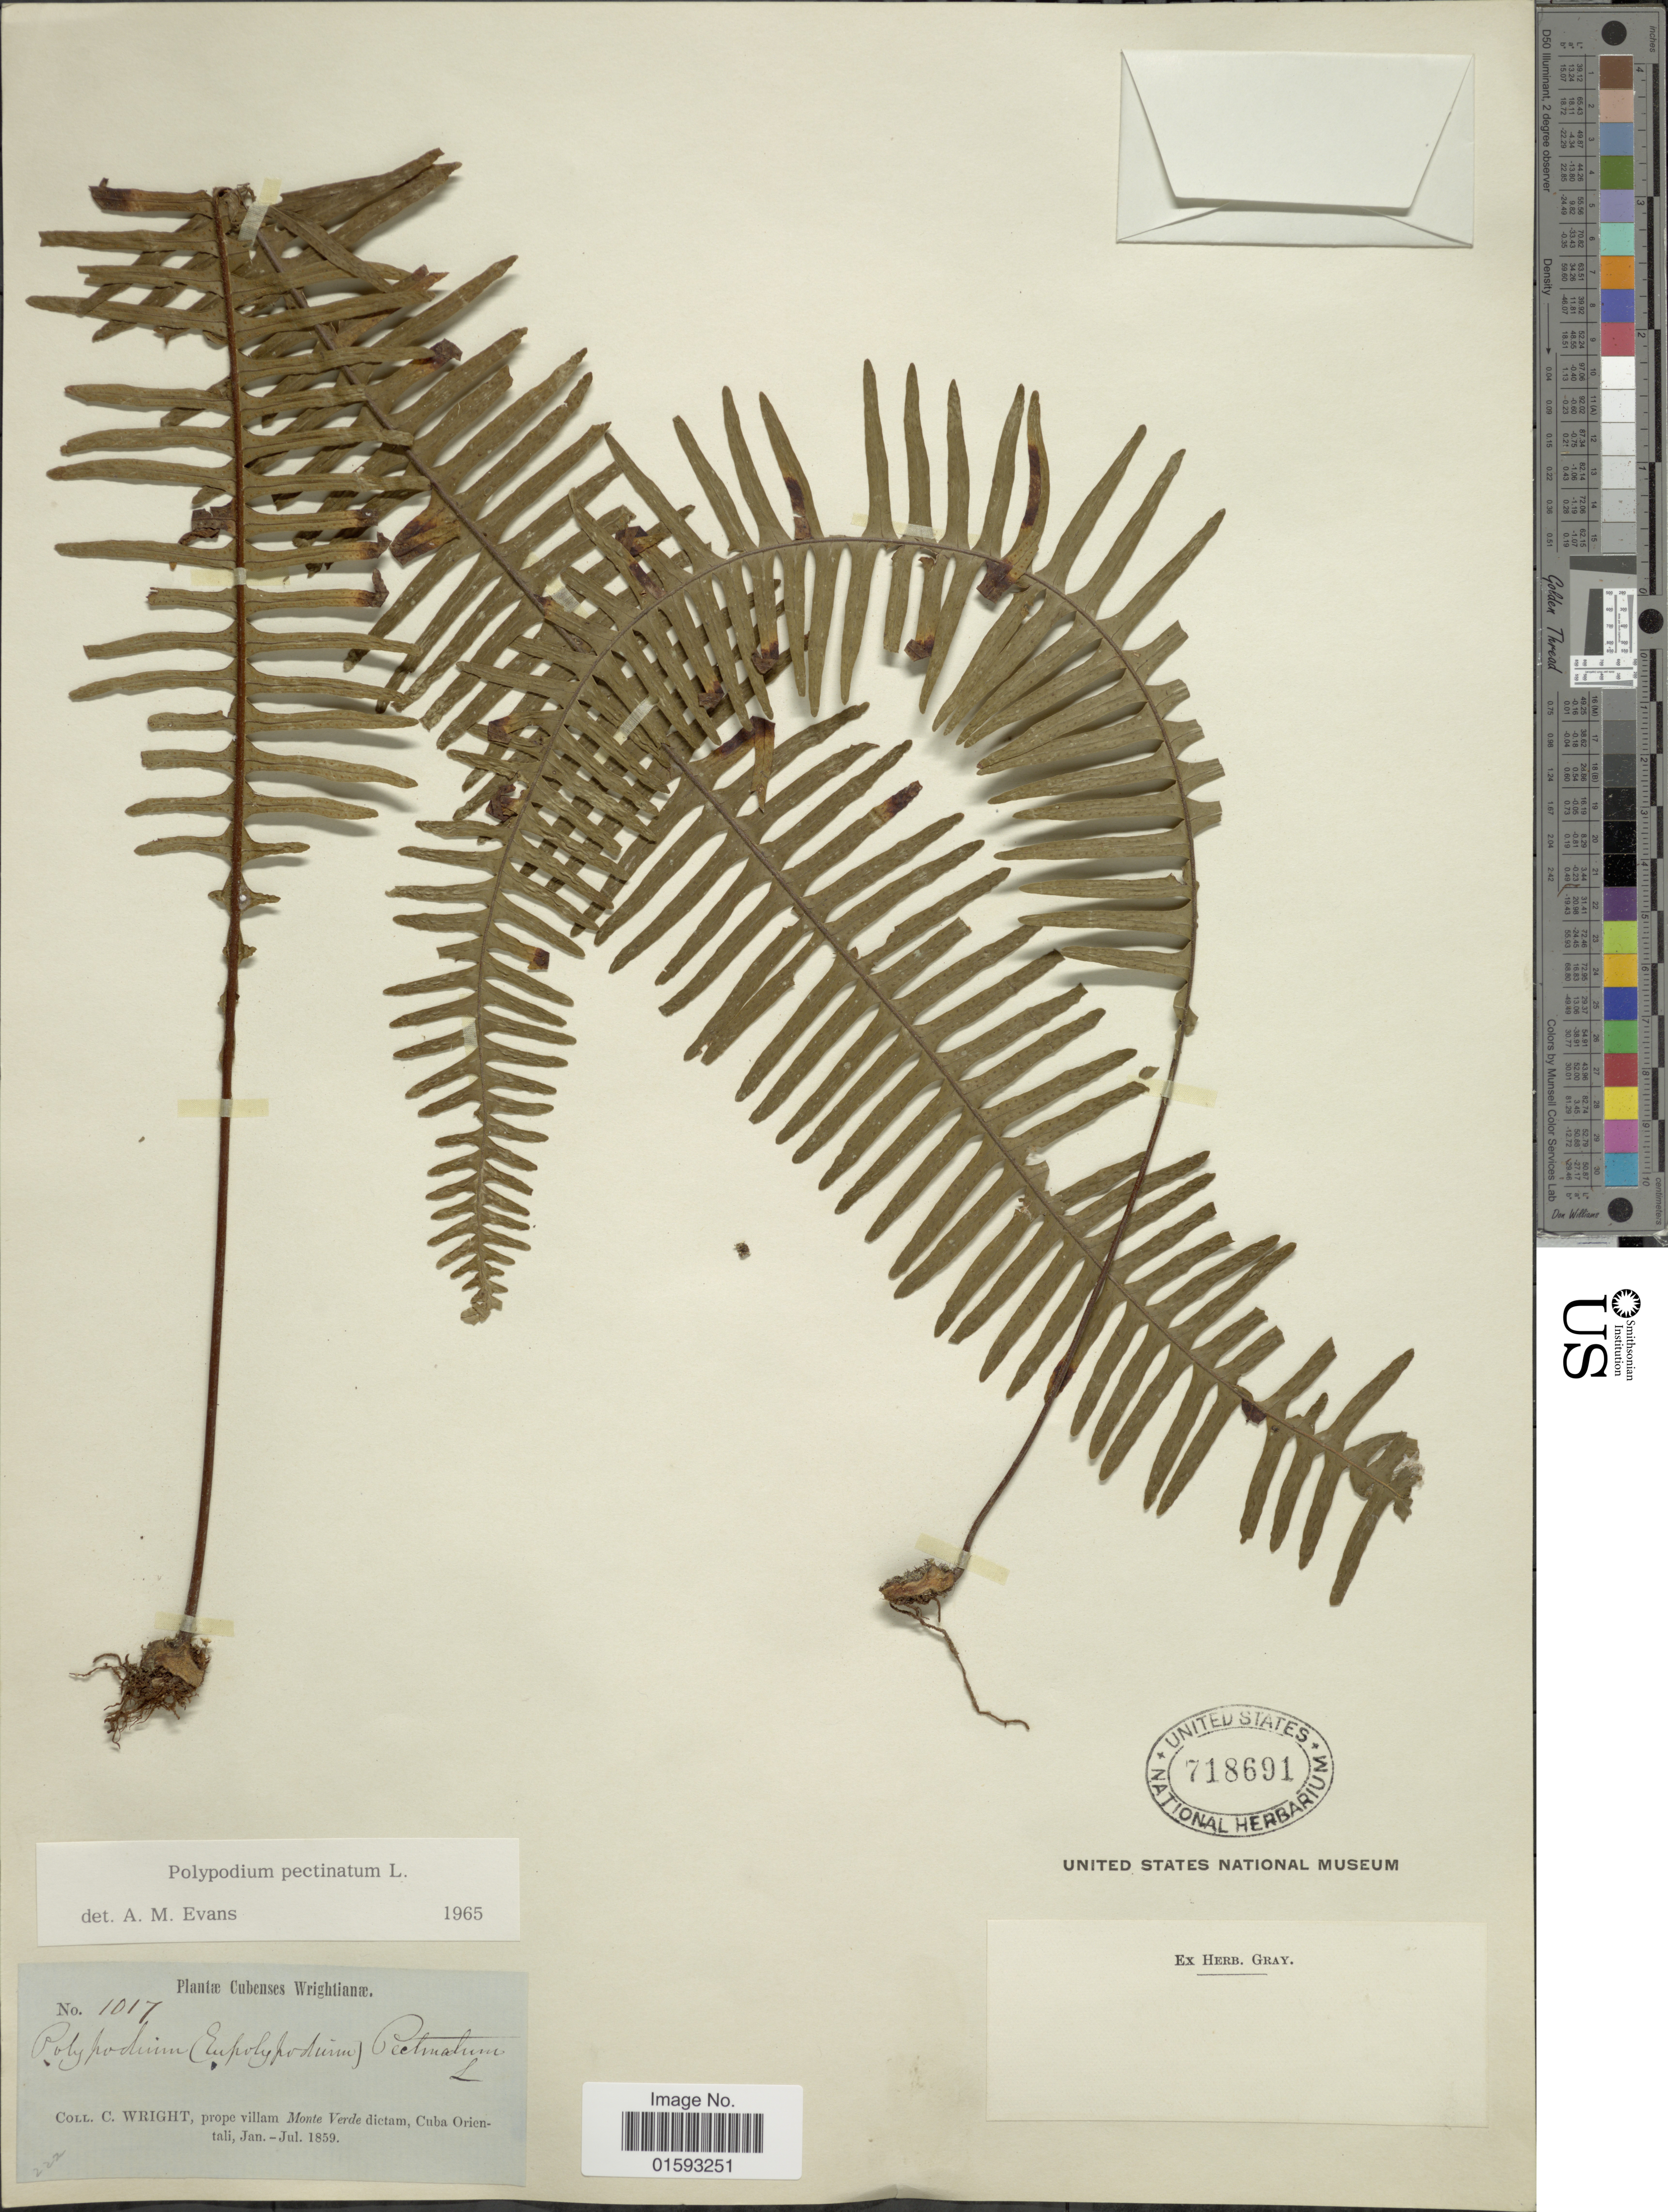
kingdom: Plantae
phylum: Tracheophyta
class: Polypodiopsida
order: Polypodiales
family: Polypodiaceae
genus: Pecluma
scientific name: Pecluma pectinata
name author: (L.) M.G. Price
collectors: C. Wright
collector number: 1017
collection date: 1859-01/1859-07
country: Cuba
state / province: Oriente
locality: Prope villam Monte Verde dictam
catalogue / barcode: US 718691